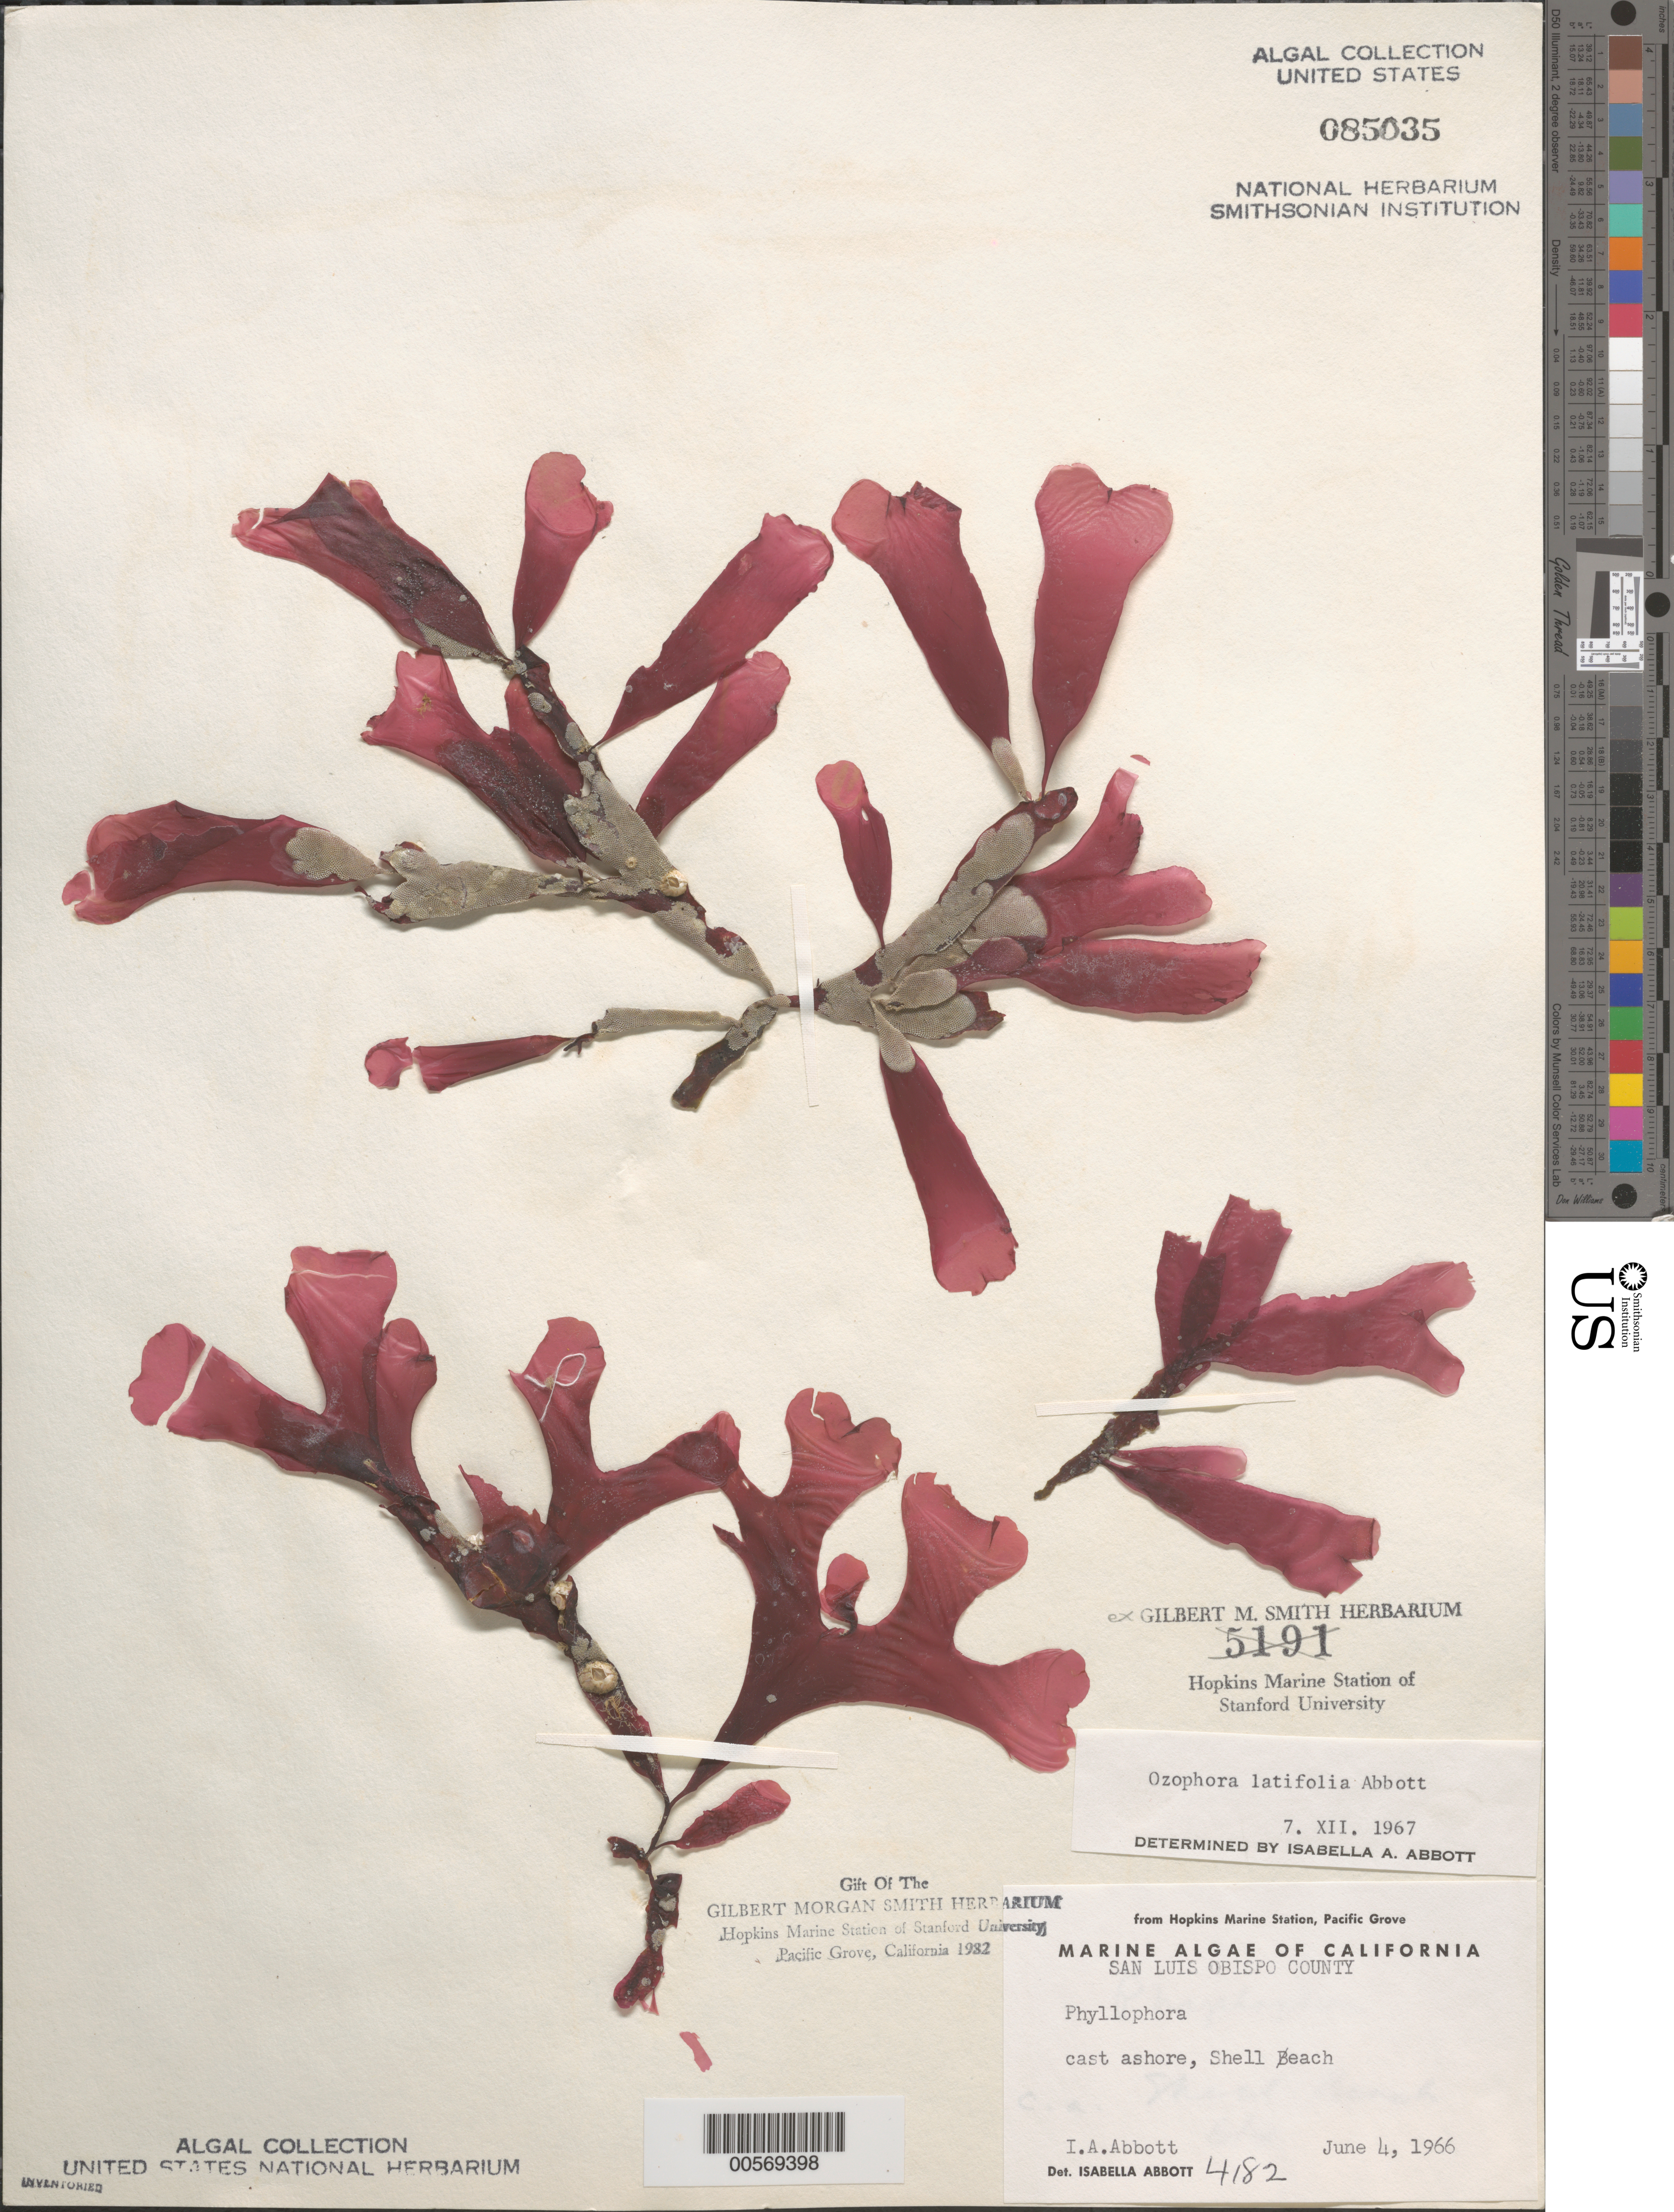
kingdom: Plantae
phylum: Rhodophyta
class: Florideophyceae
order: Gigartinales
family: Phyllophoraceae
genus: Ozophora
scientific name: Ozophora latifolia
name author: I.A. Abbott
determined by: Abbott, Isabella A.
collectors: I. A. Abbott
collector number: IAA 4182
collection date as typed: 04 Jun 1966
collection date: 1966-06-04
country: United States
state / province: California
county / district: San Luis Obispo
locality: Shell Beach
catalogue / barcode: US 85035